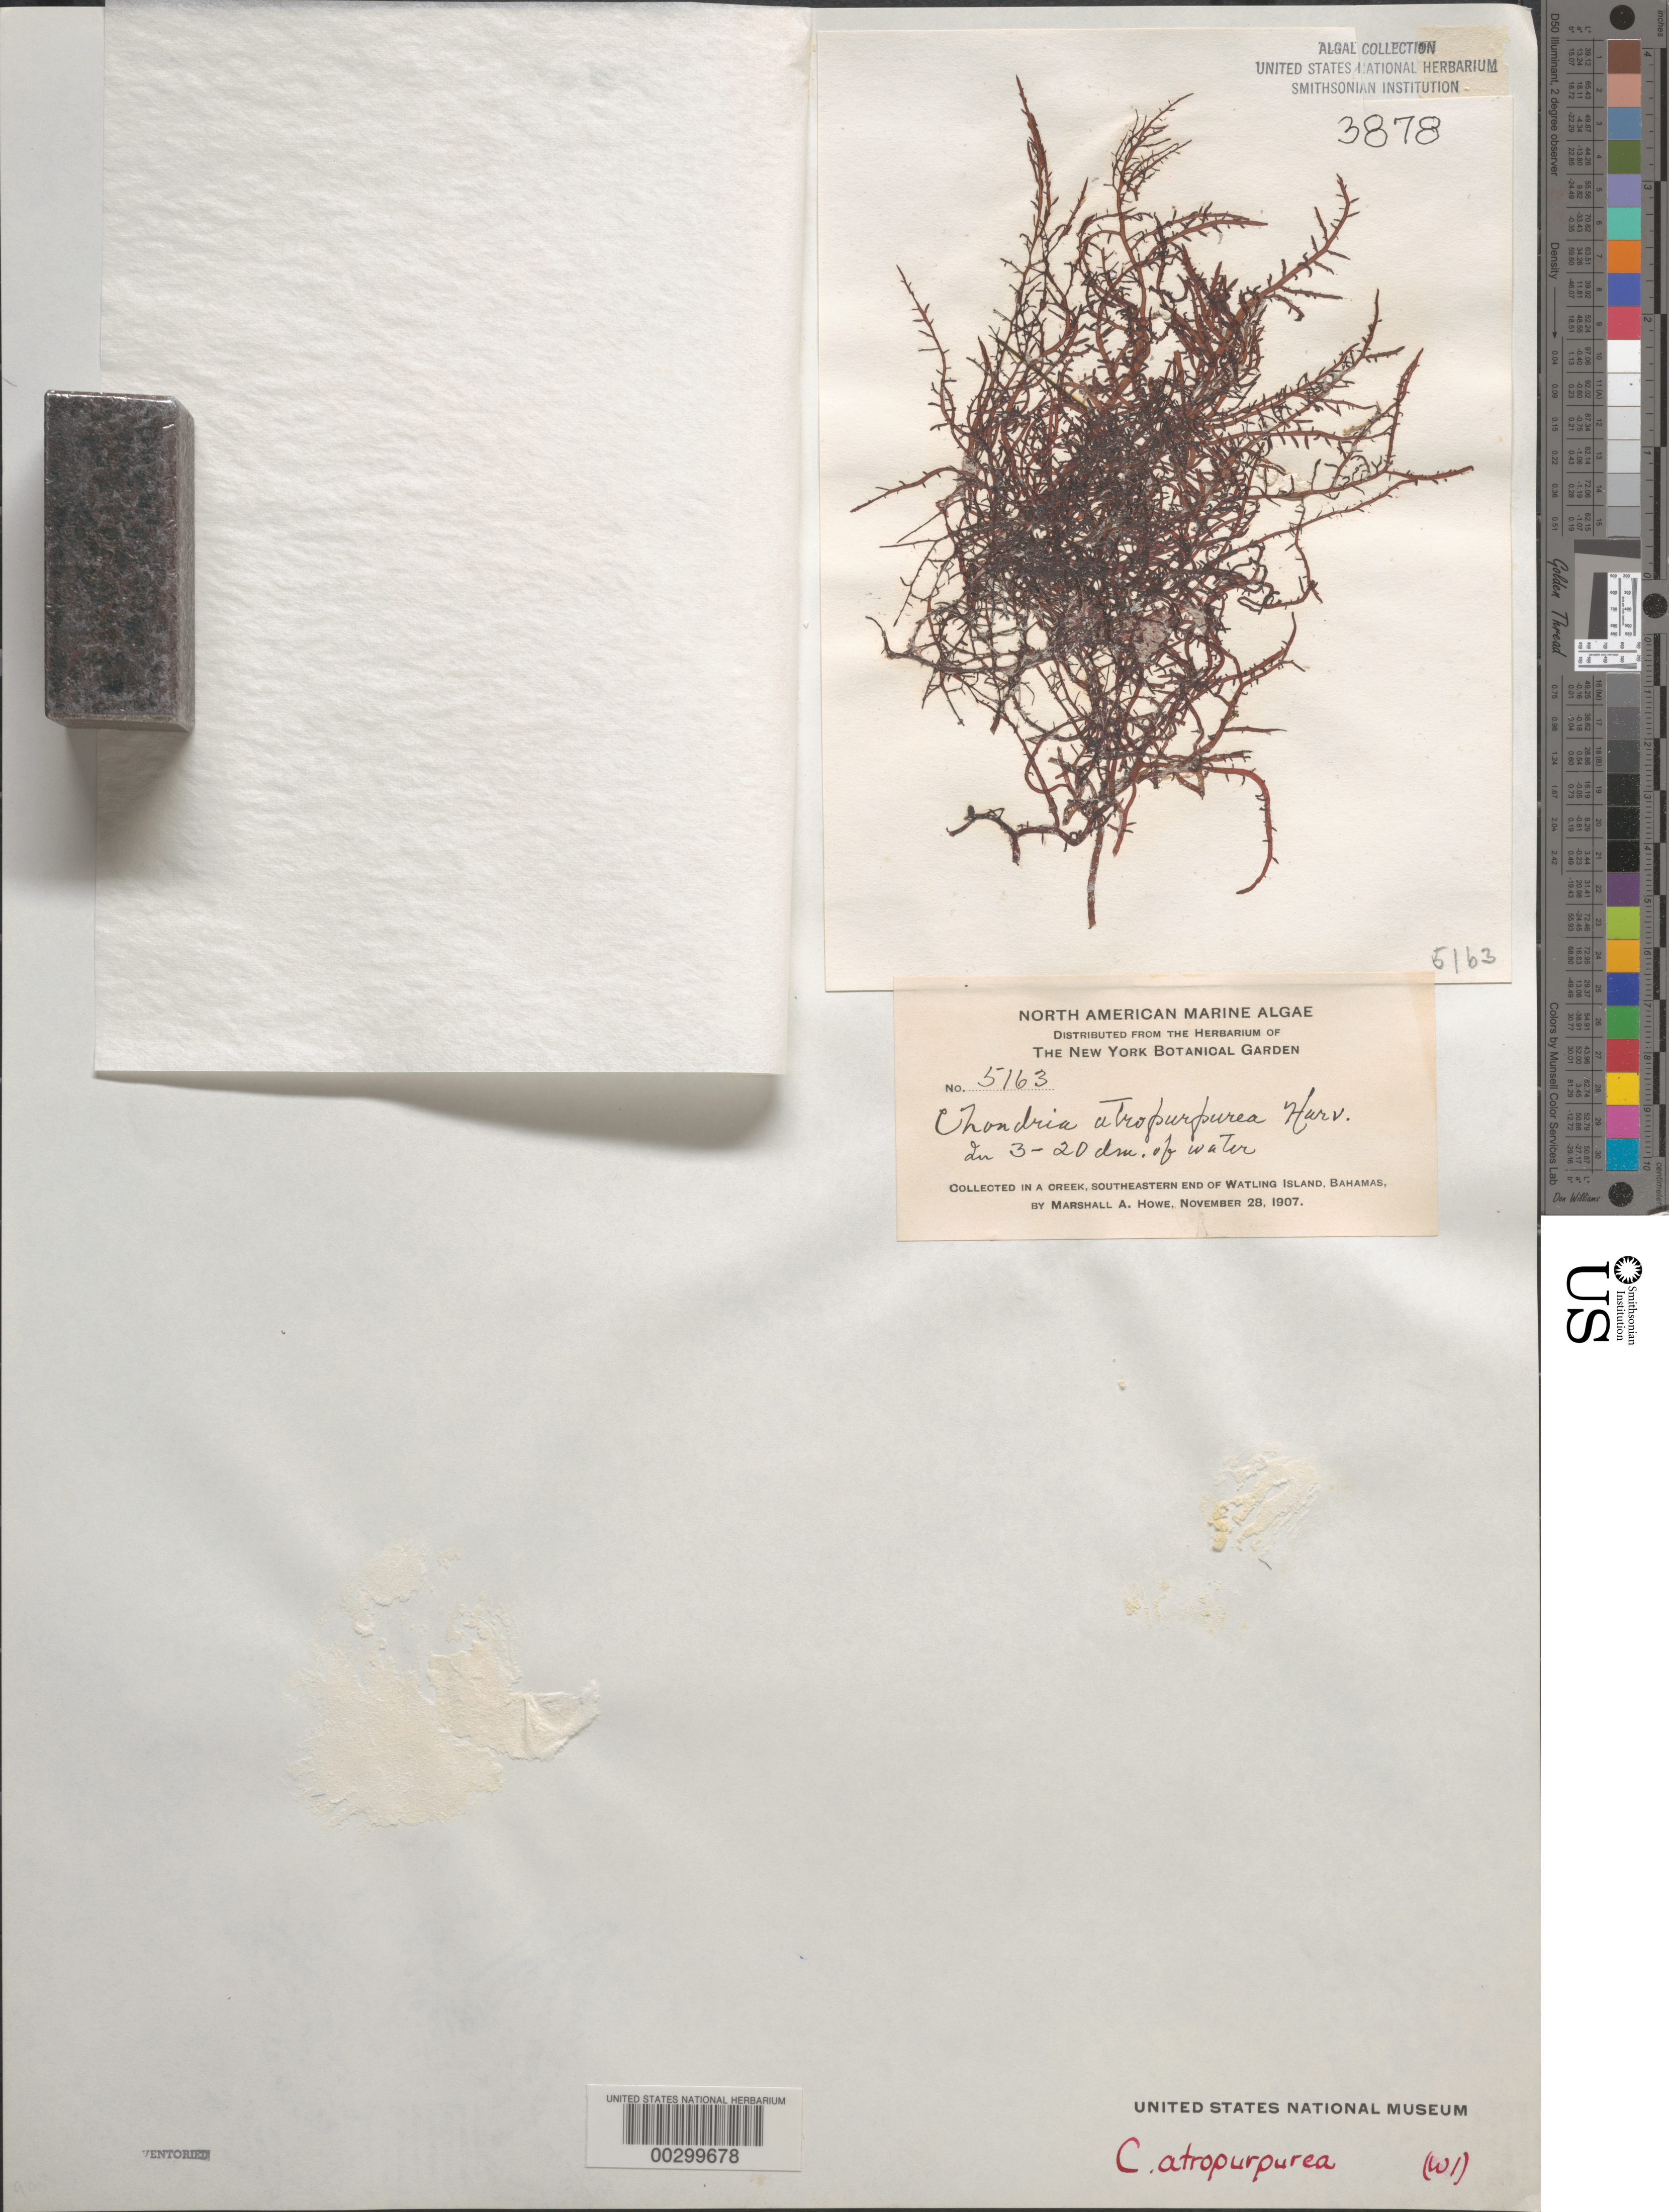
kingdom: Plantae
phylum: Rhodophyta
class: Florideophyceae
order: Ceramiales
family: Rhodomelaceae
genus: Chondria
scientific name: Chondria atropurpurea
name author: Harv.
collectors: M. A. Howe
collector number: MAH 5163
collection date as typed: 28 Nov 1907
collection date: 1907-11-28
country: Bahamas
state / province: San Salvador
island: San Salvador Island (Watling Island)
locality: Creek at southeast end of island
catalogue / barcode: US 3878